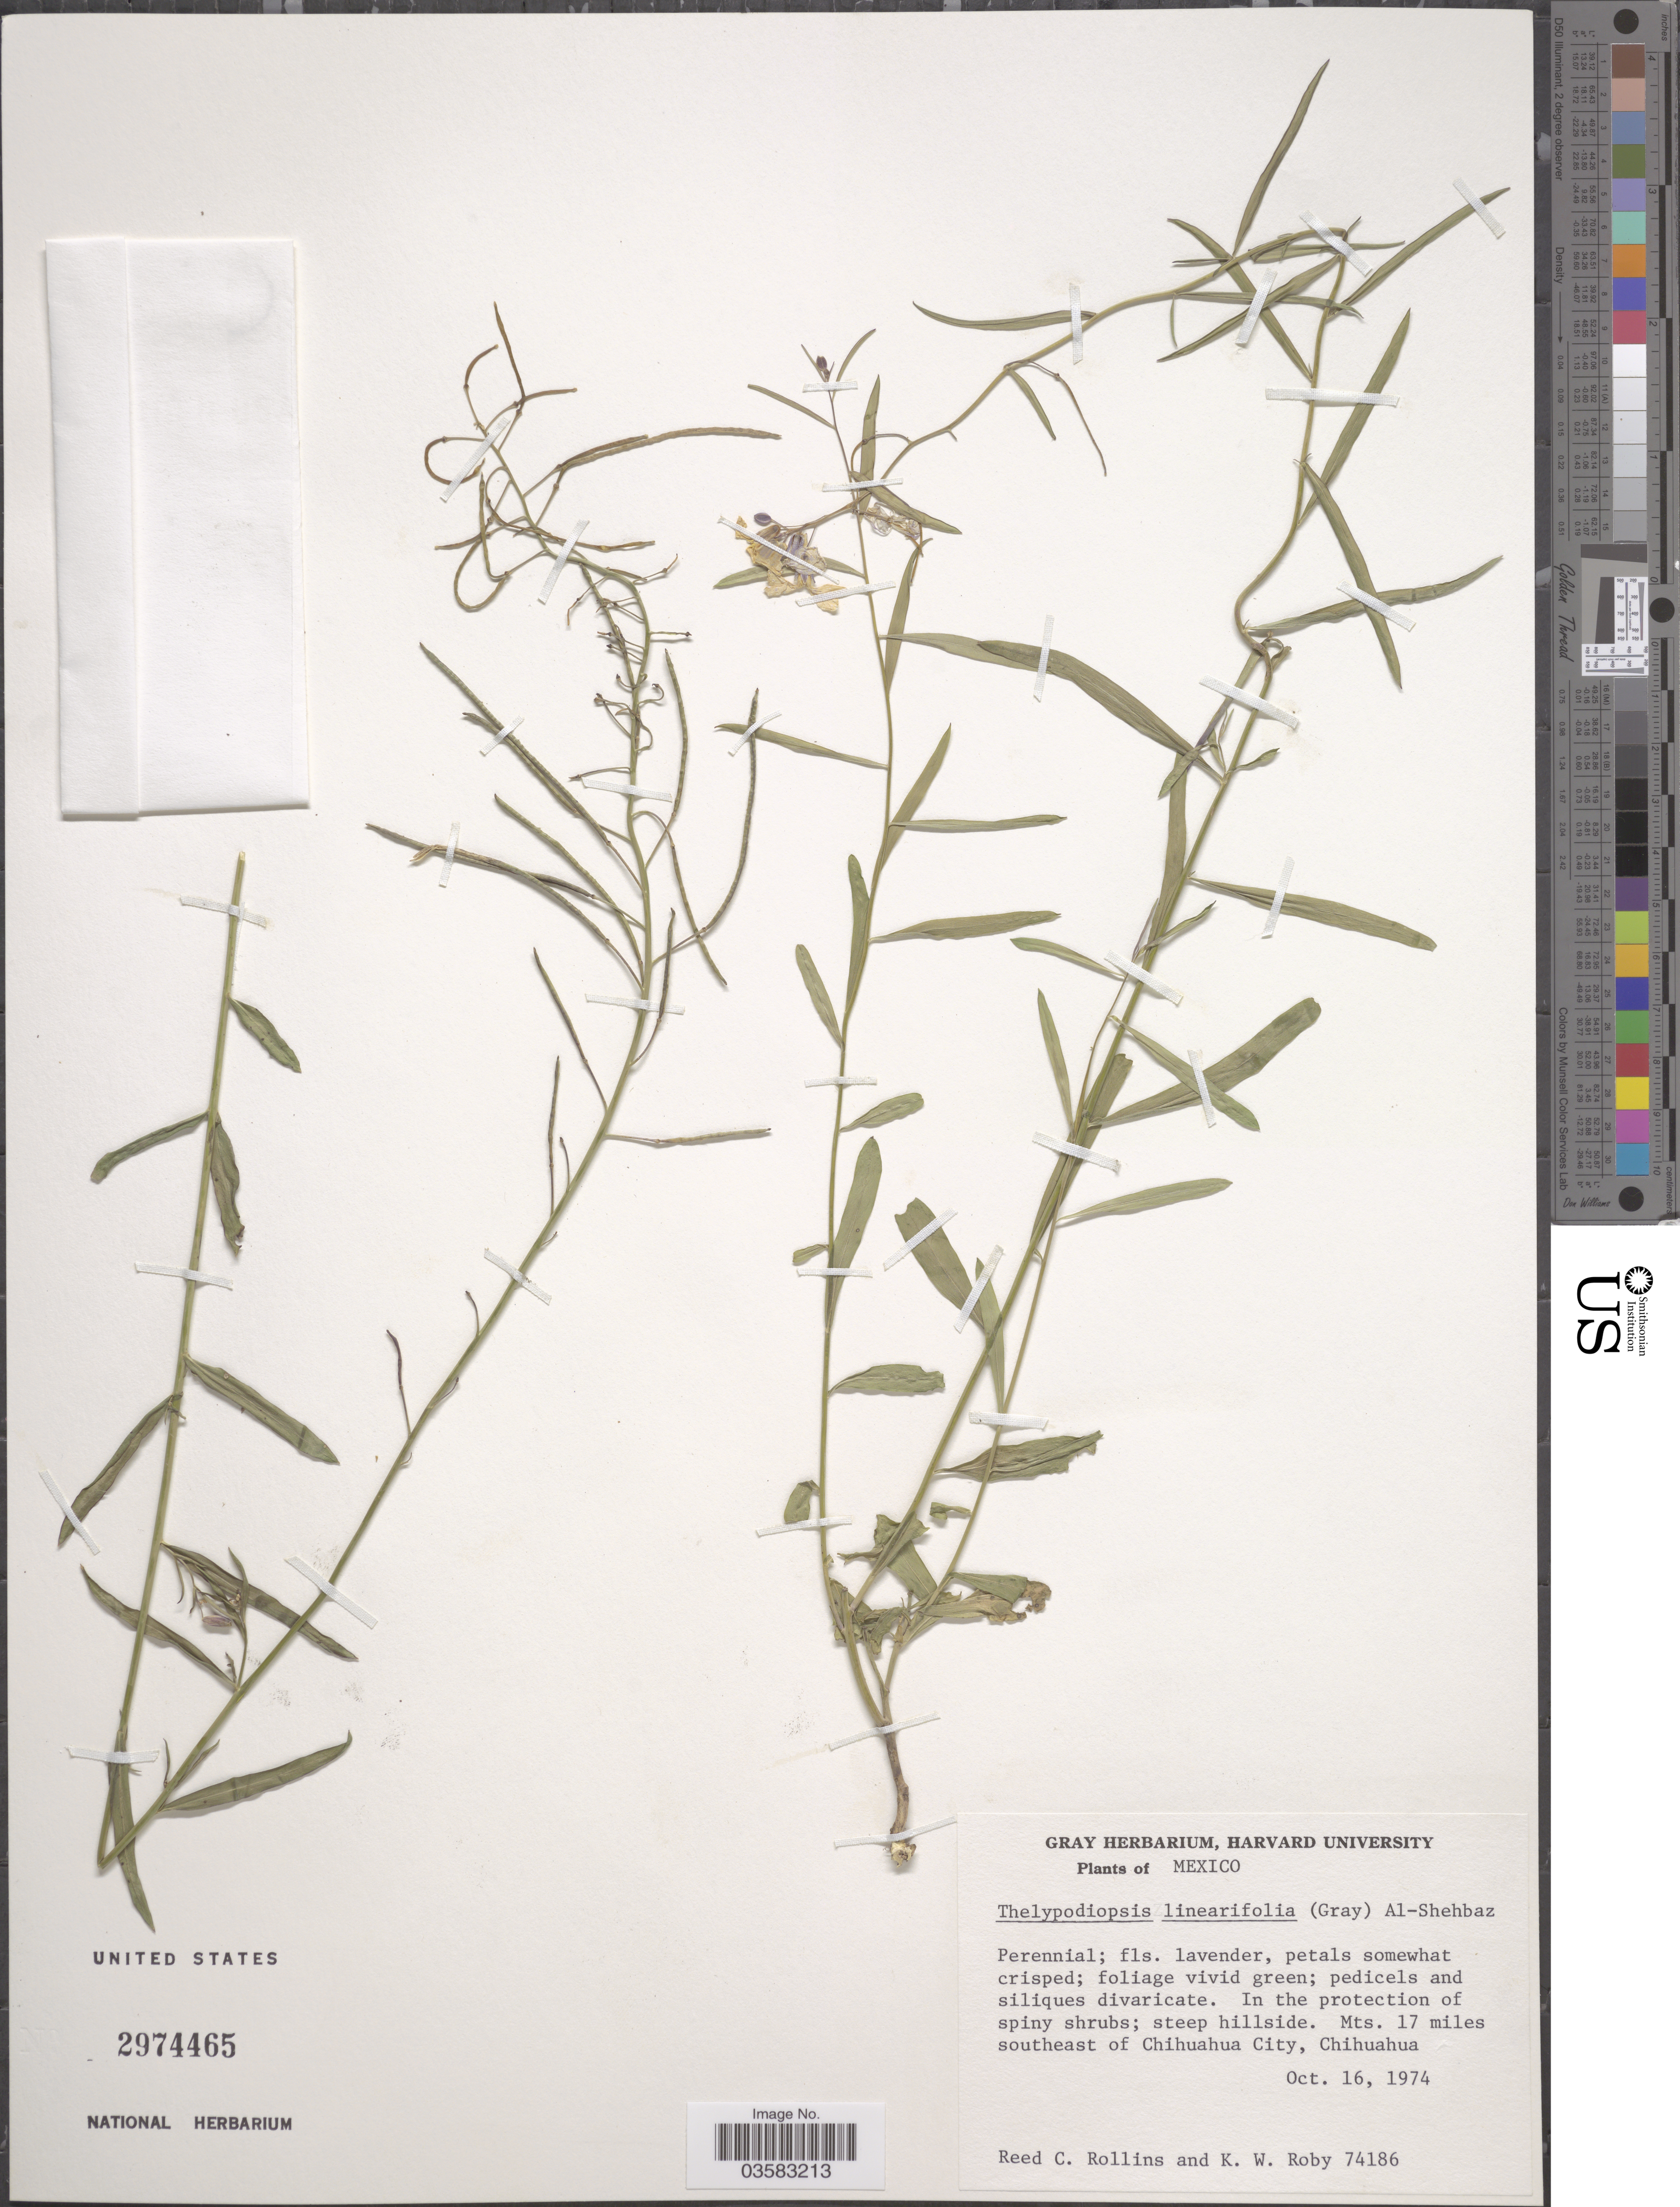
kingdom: Plantae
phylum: Tracheophyta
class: Magnoliopsida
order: Brassicales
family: Brassicaceae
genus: Sisymbrium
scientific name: Sisymbrium linearifolium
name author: (A. Gray) Payson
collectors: R. C. Rollins & K. W. Roby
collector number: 74186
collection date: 1974-10-16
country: Mexico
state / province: Chihuahua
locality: Mts. 17 miles southeast of Chihuahua City.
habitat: in the protection of spiny shrubs, steep hillside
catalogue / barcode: US 2974465